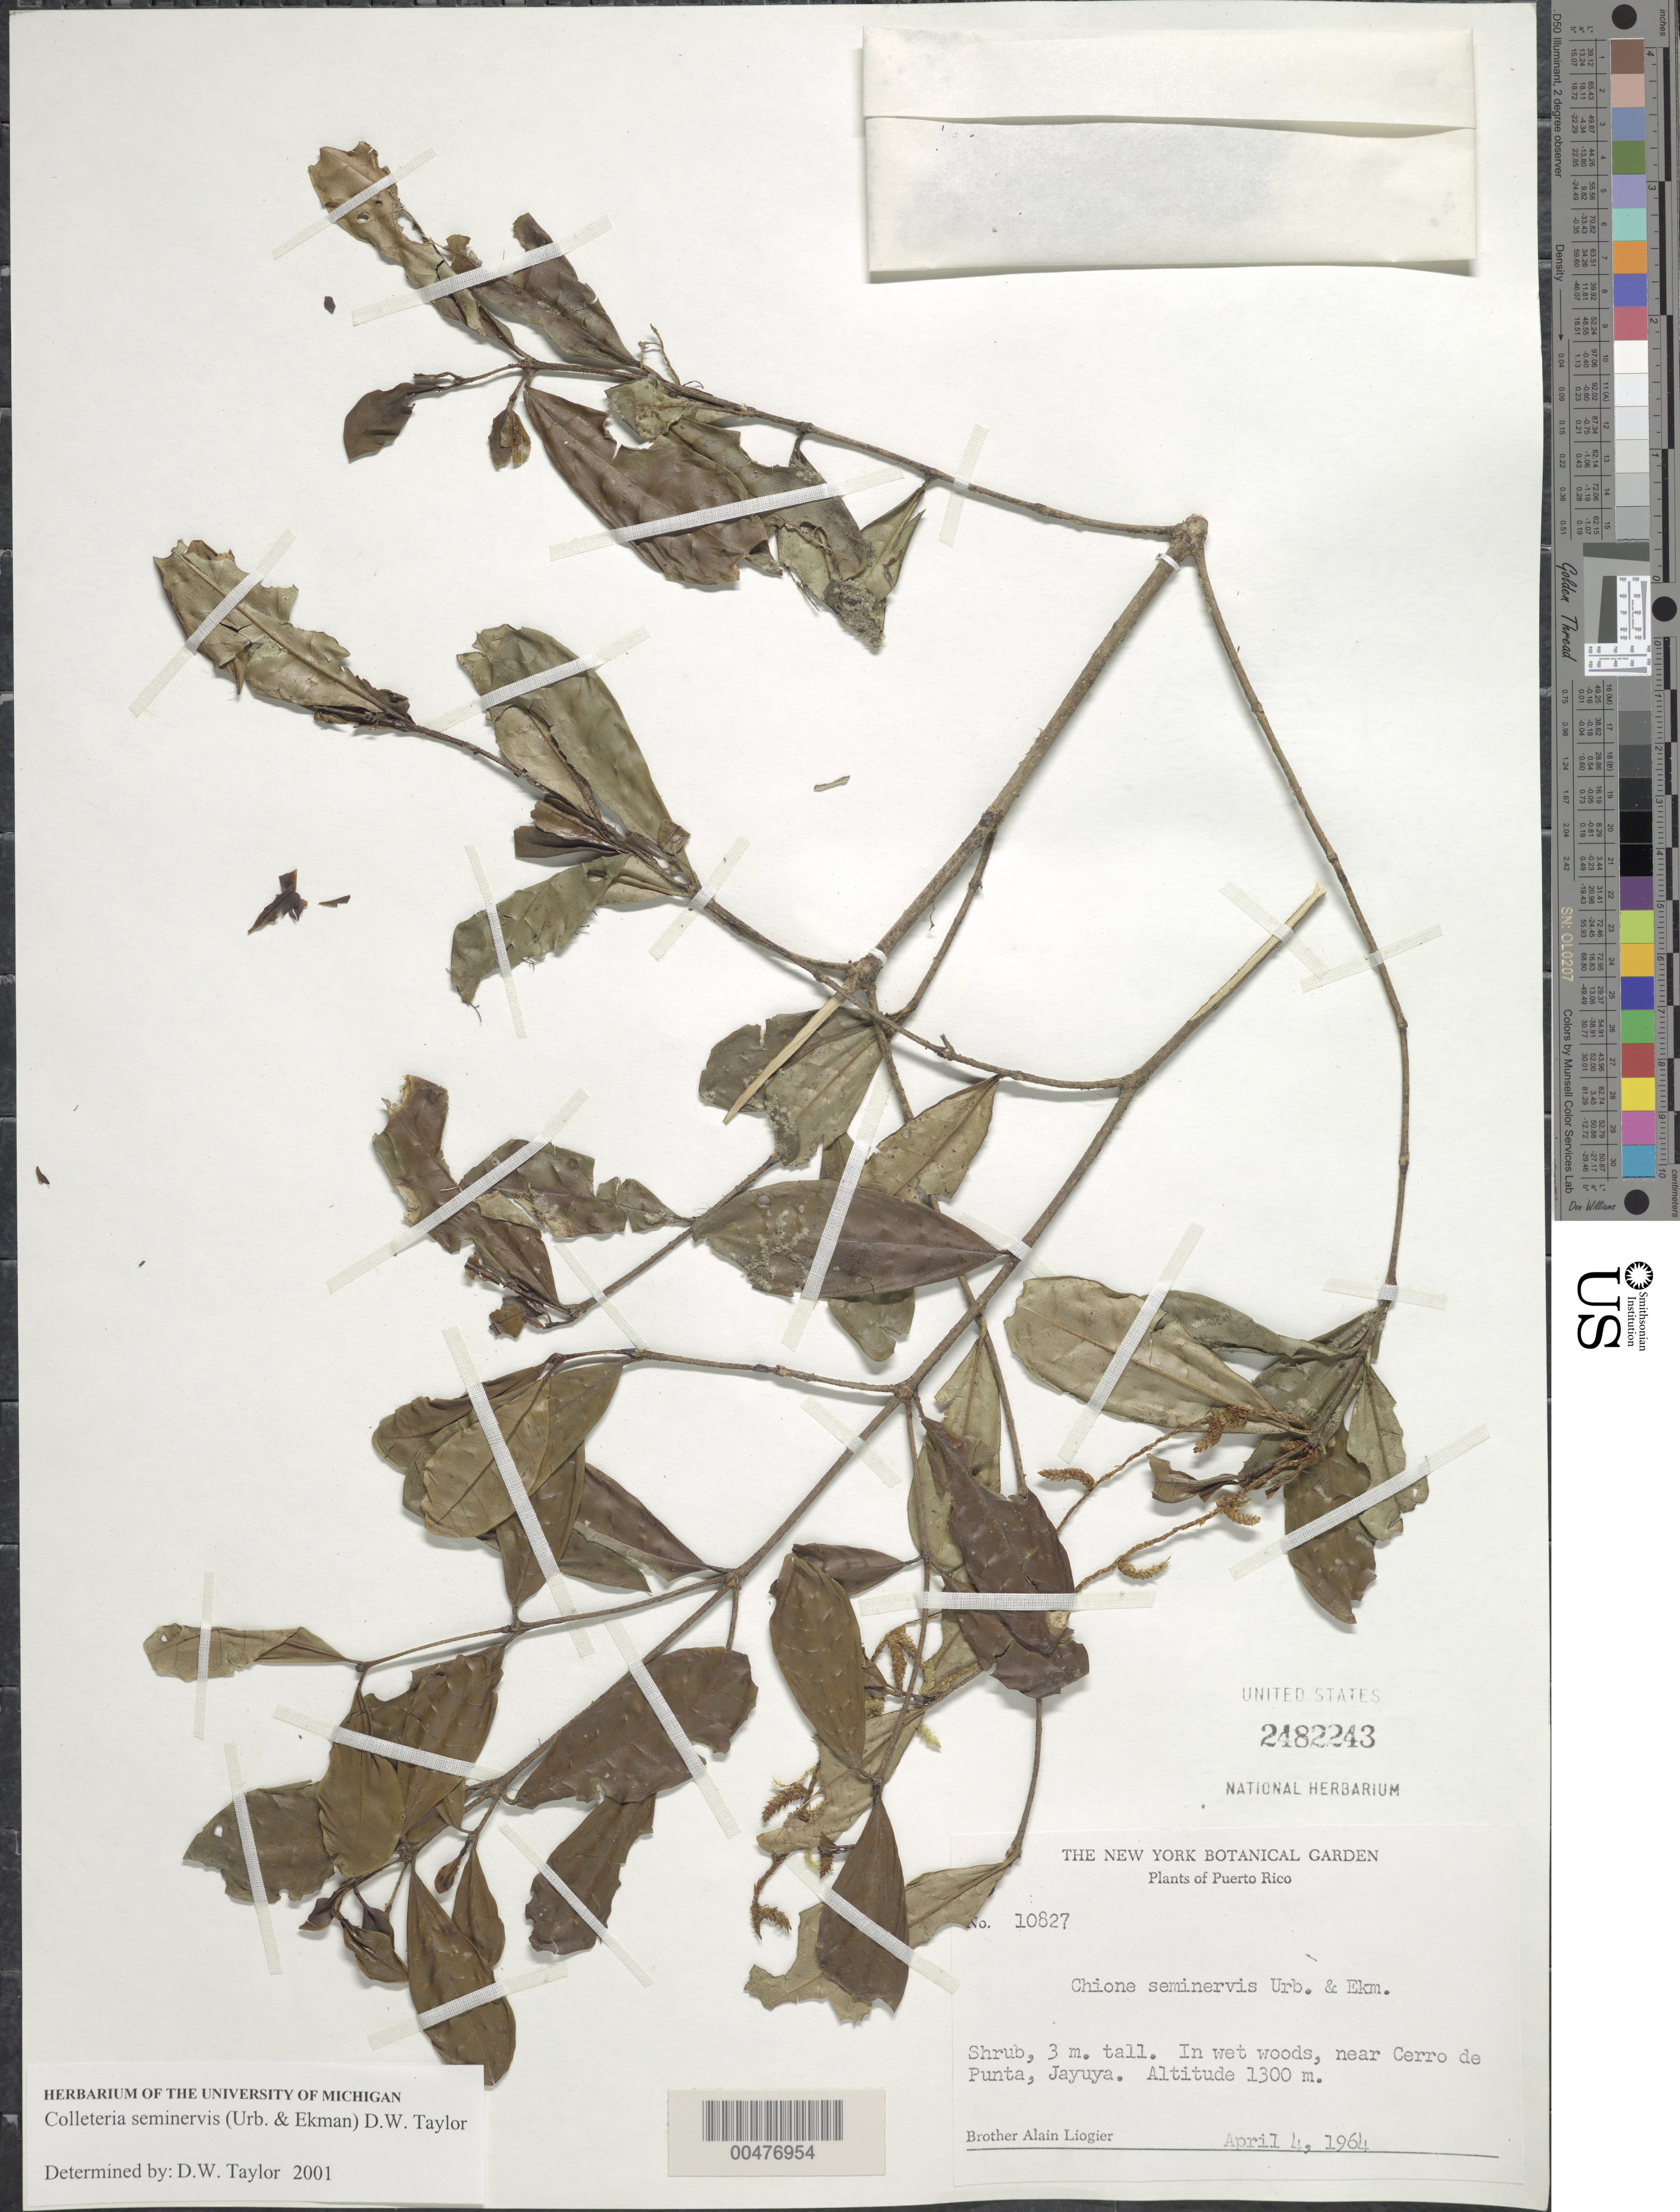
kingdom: Plantae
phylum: Tracheophyta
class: Magnoliopsida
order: Gentianales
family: Rubiaceae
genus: Chione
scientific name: Chione seminervis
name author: Urb. & Ekman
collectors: A. H. Liogier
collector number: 10827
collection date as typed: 04 Apr 1964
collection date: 1964-04-04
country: Puerto Rico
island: Greater Antilles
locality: Jayuya, near Cerro de Punta.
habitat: In wet woods.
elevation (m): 1300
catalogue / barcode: US 2482243